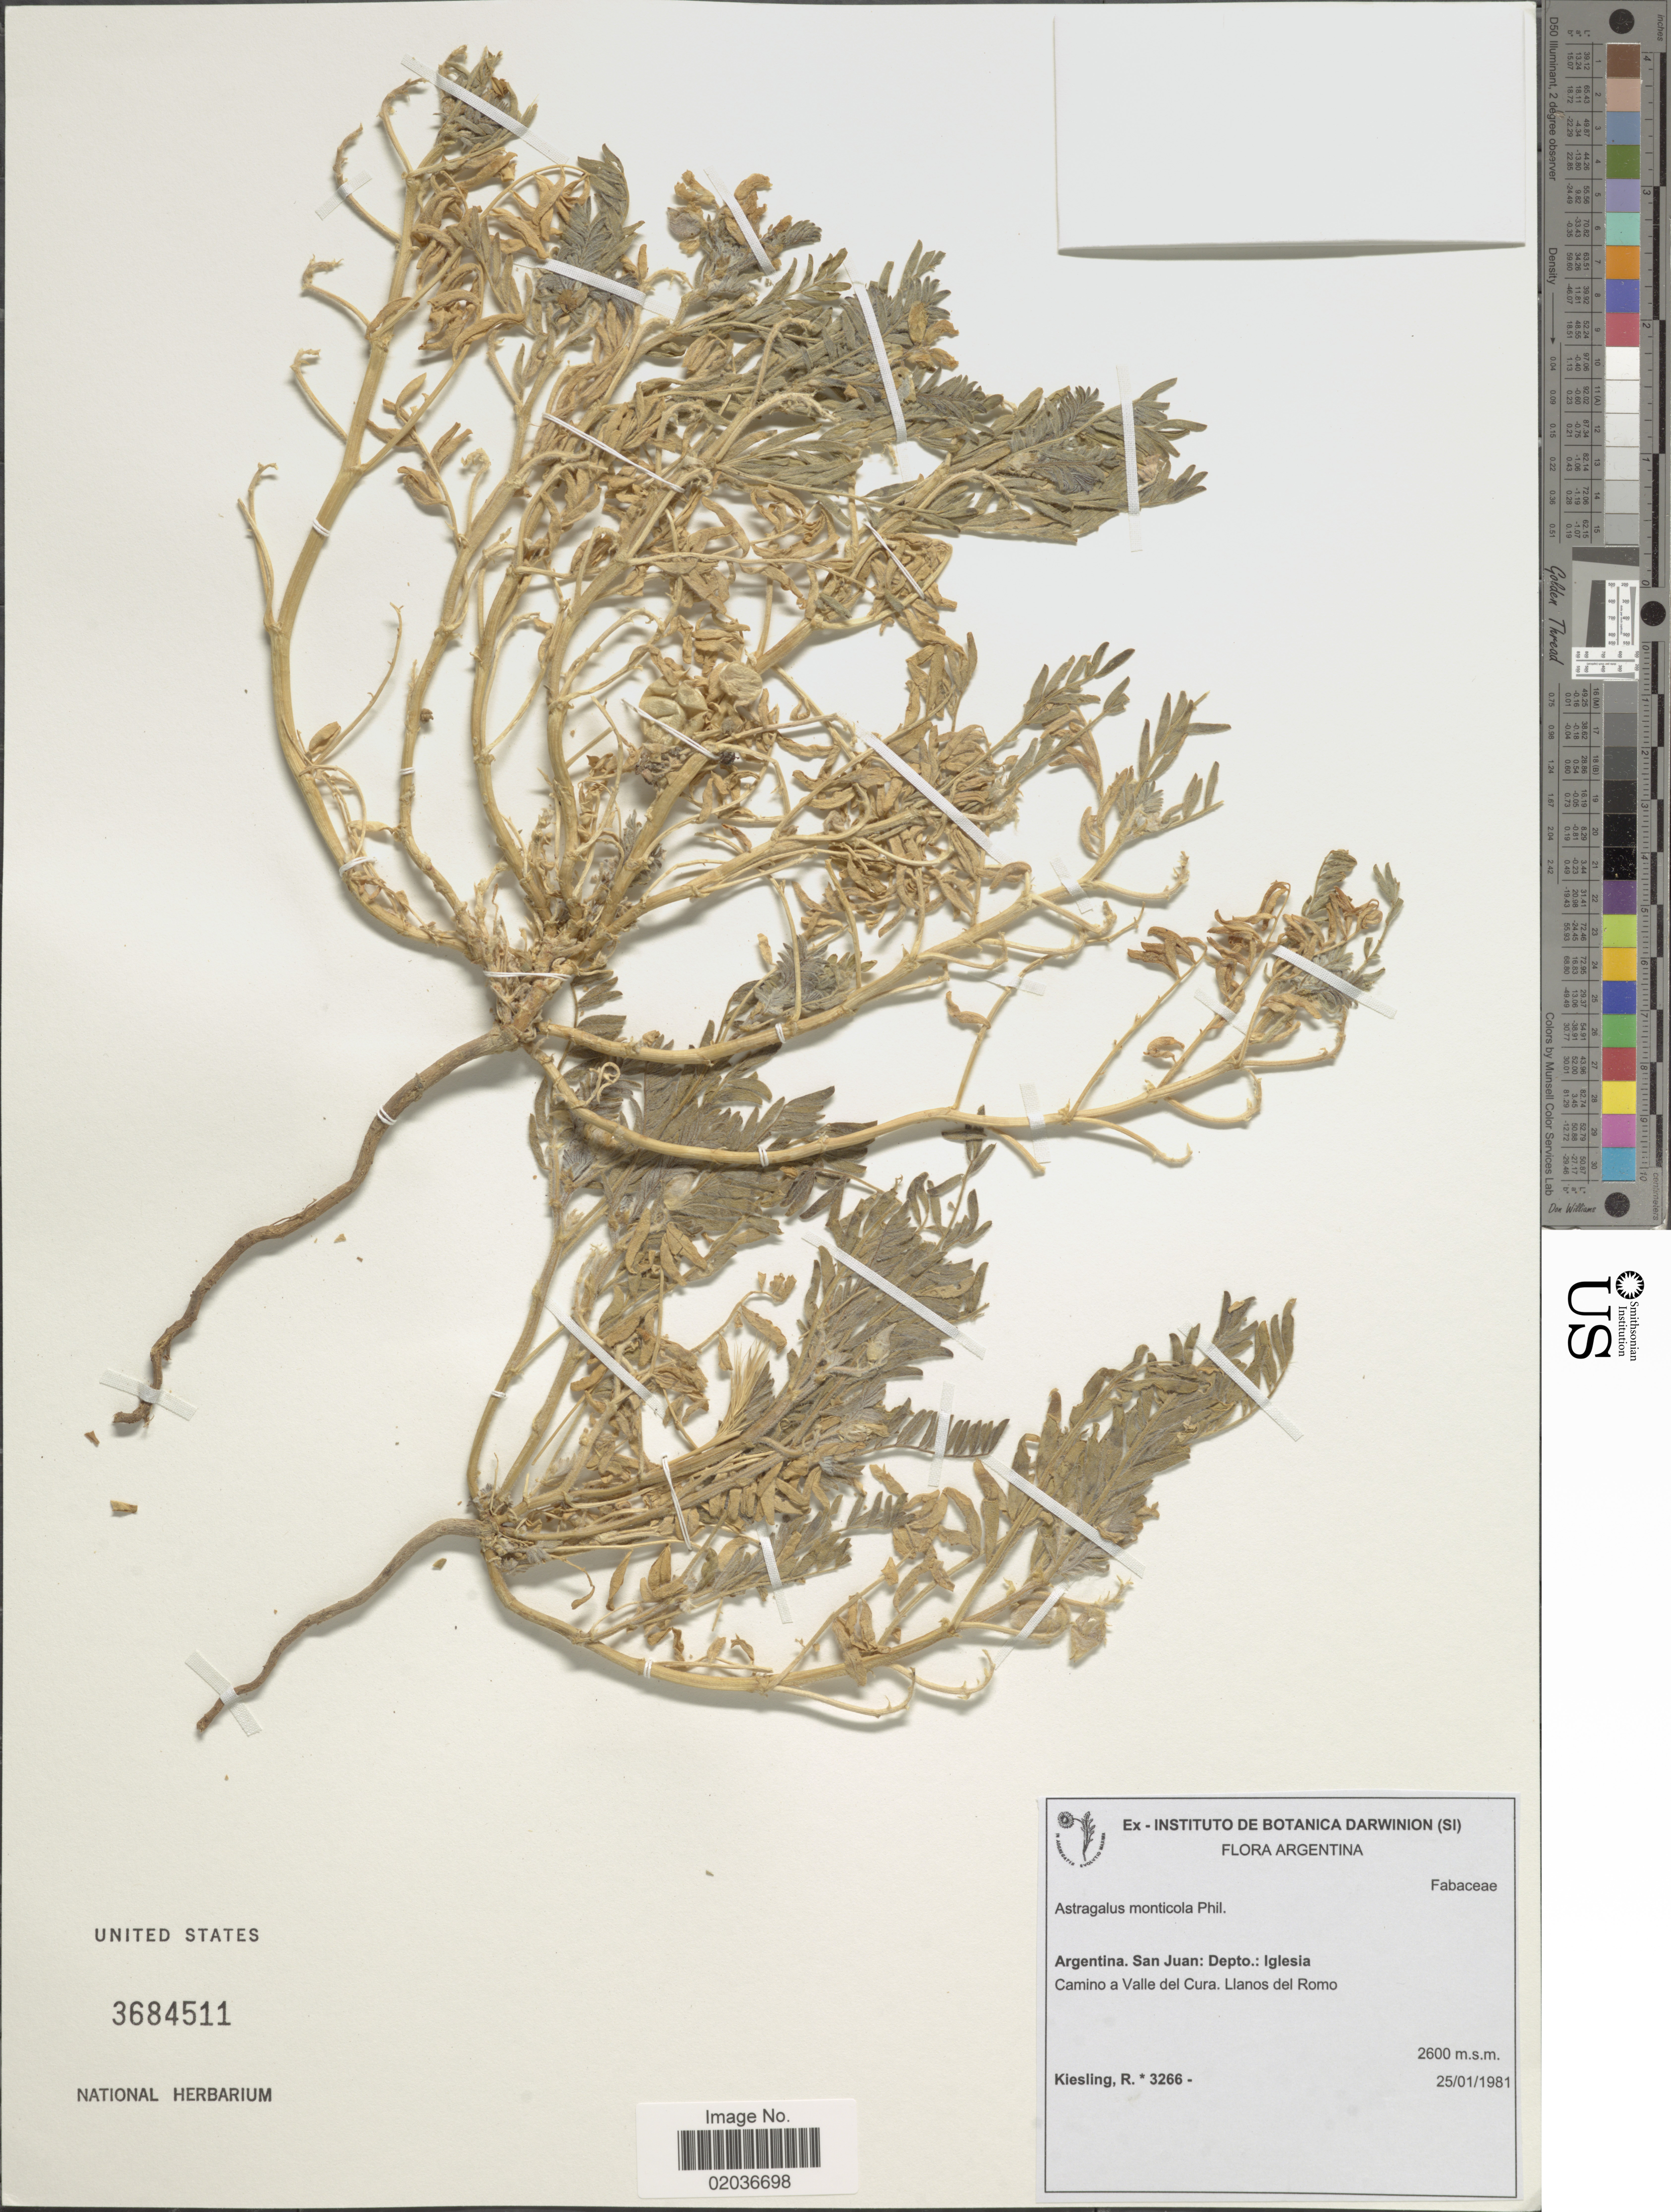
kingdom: Plantae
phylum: Tracheophyta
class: Magnoliopsida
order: Fabales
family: Fabaceae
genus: Astragalus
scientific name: Astragalus monticola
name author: Phil.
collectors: R. Kiesling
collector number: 3266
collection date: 1981-01-25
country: Argentina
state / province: San Juan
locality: San Juan: DeptoL Iglesia, Camino a Valle del Cura. Llanos del Romo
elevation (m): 2600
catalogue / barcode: US 3684511